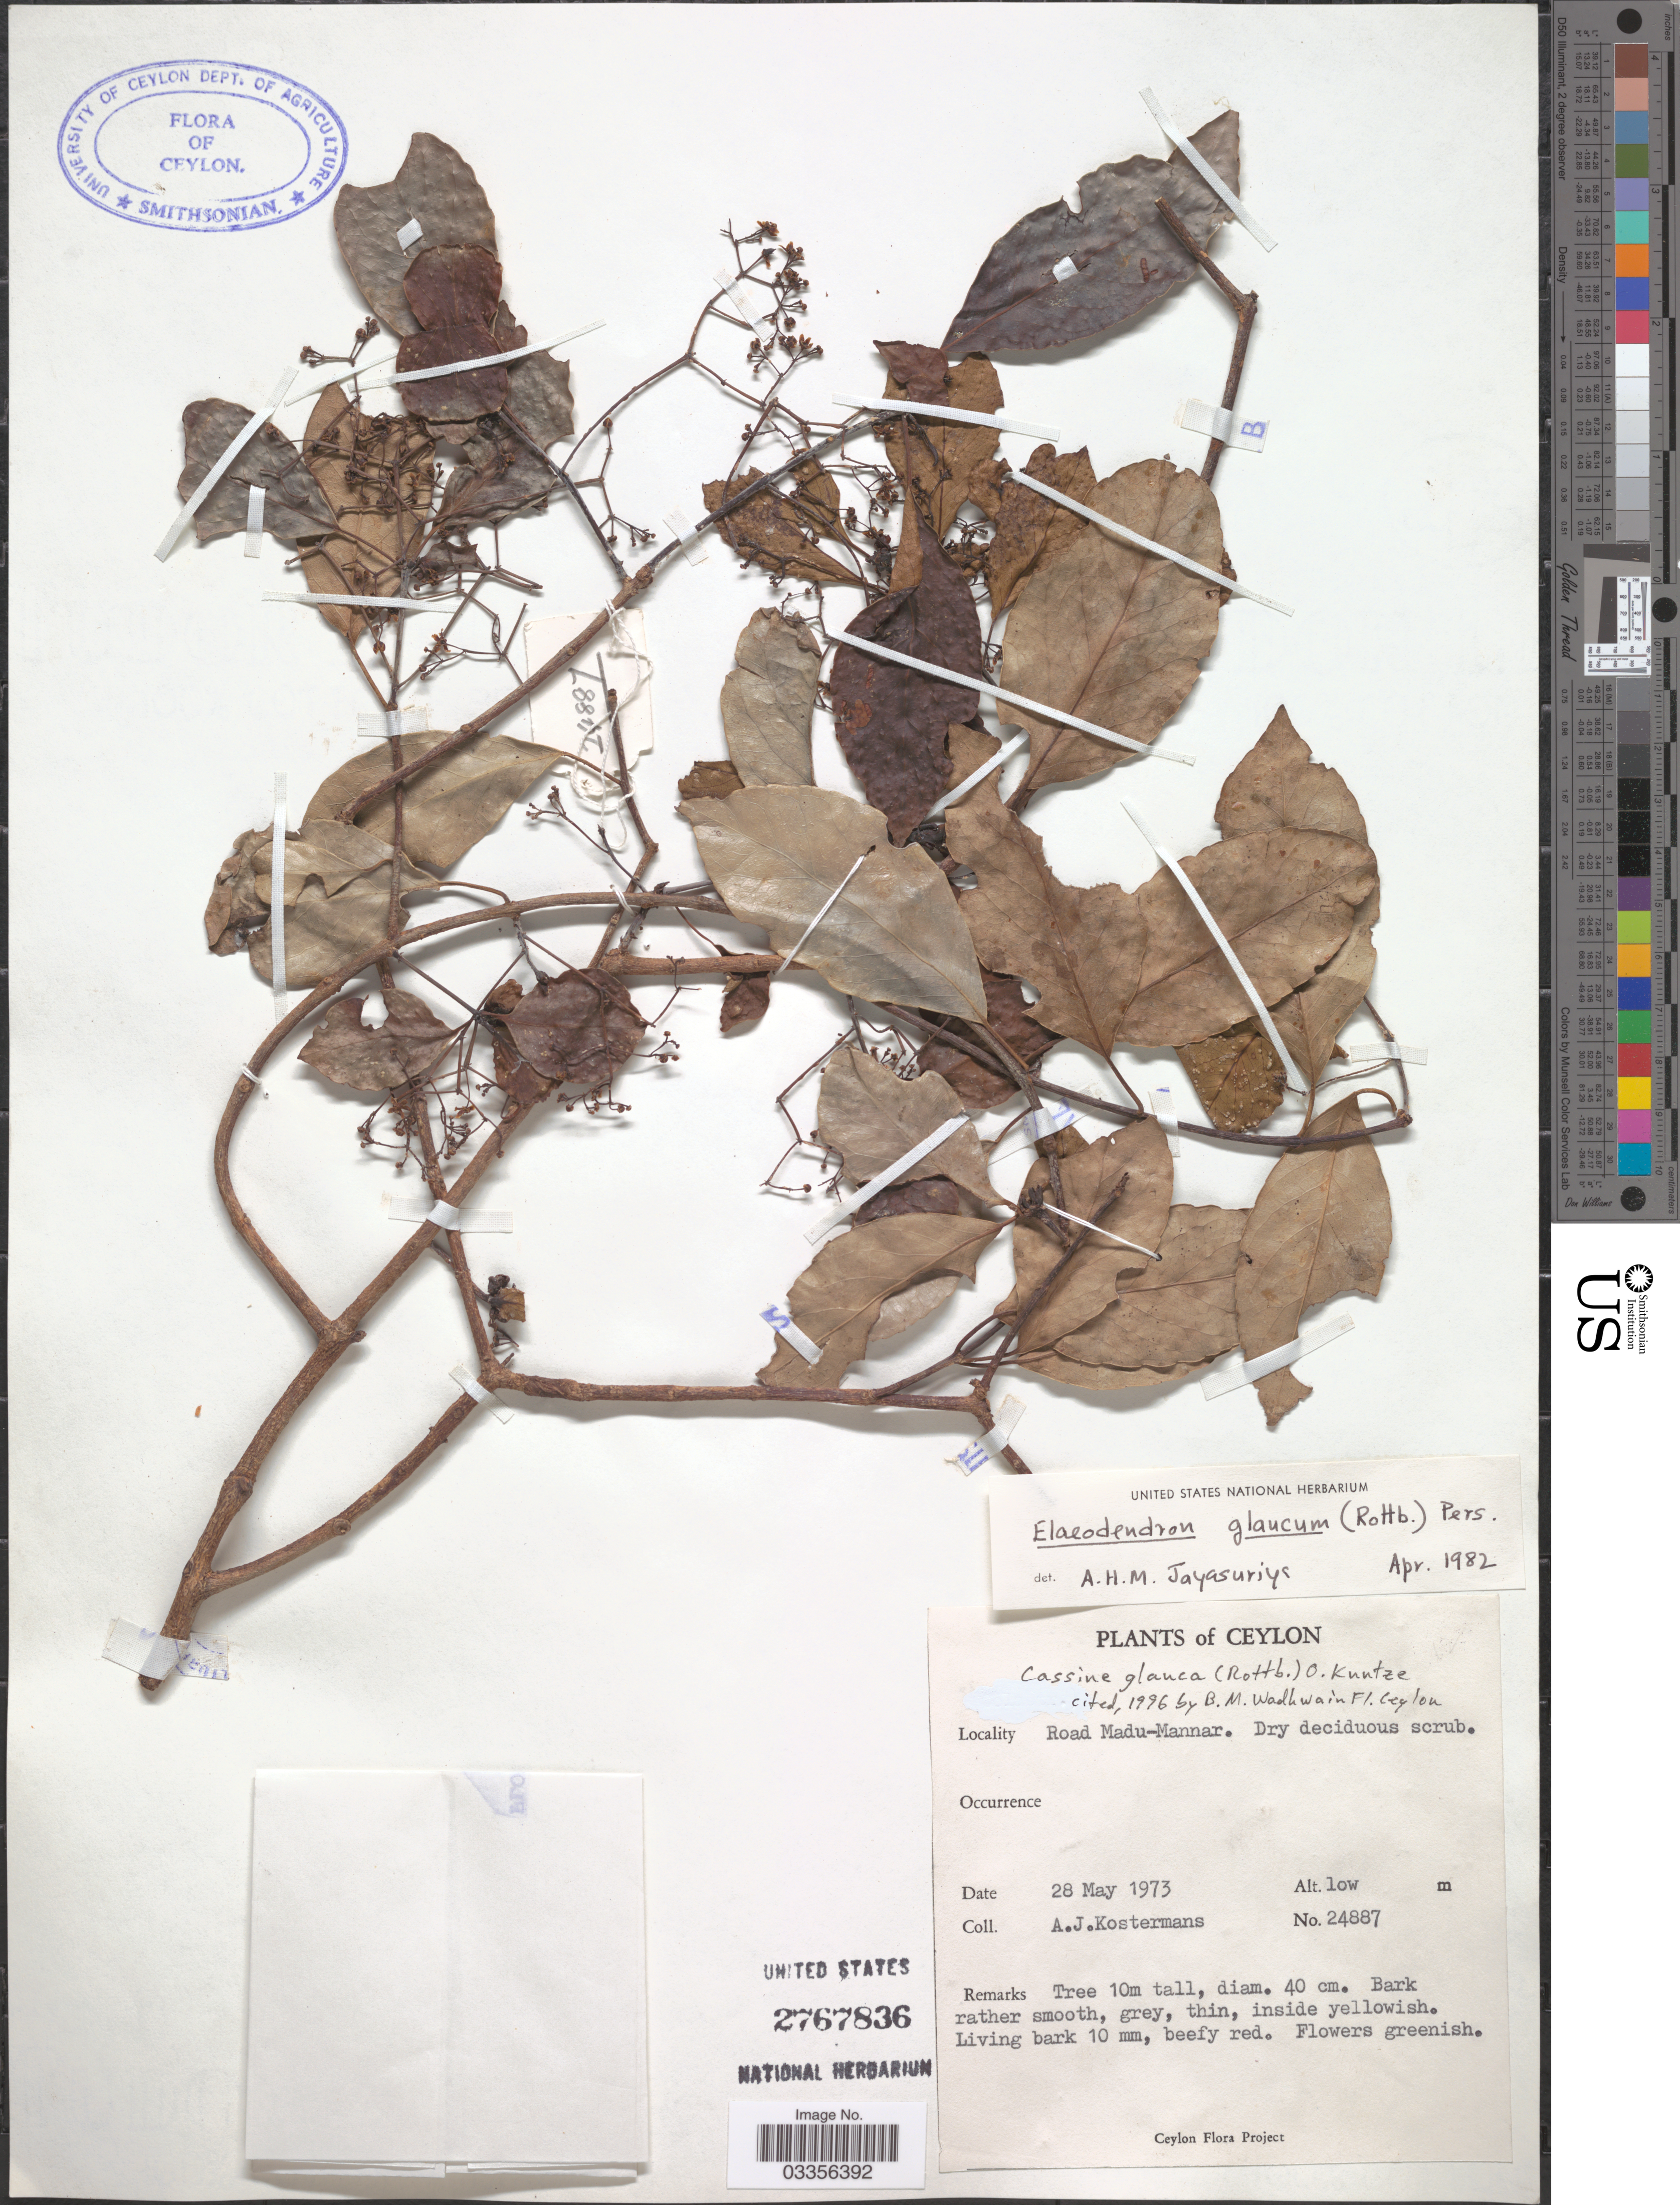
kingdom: Plantae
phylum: Tracheophyta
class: Magnoliopsida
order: Celastrales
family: Celastraceae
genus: Elaeodendron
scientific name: Elaeodendron glaucum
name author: (Rottb.) Pers.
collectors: A. J. G. Kostermans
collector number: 24887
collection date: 1973-05-28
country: Sri Lanka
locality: Ceylon. Road Madu-Mannar.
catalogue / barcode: US 2767836